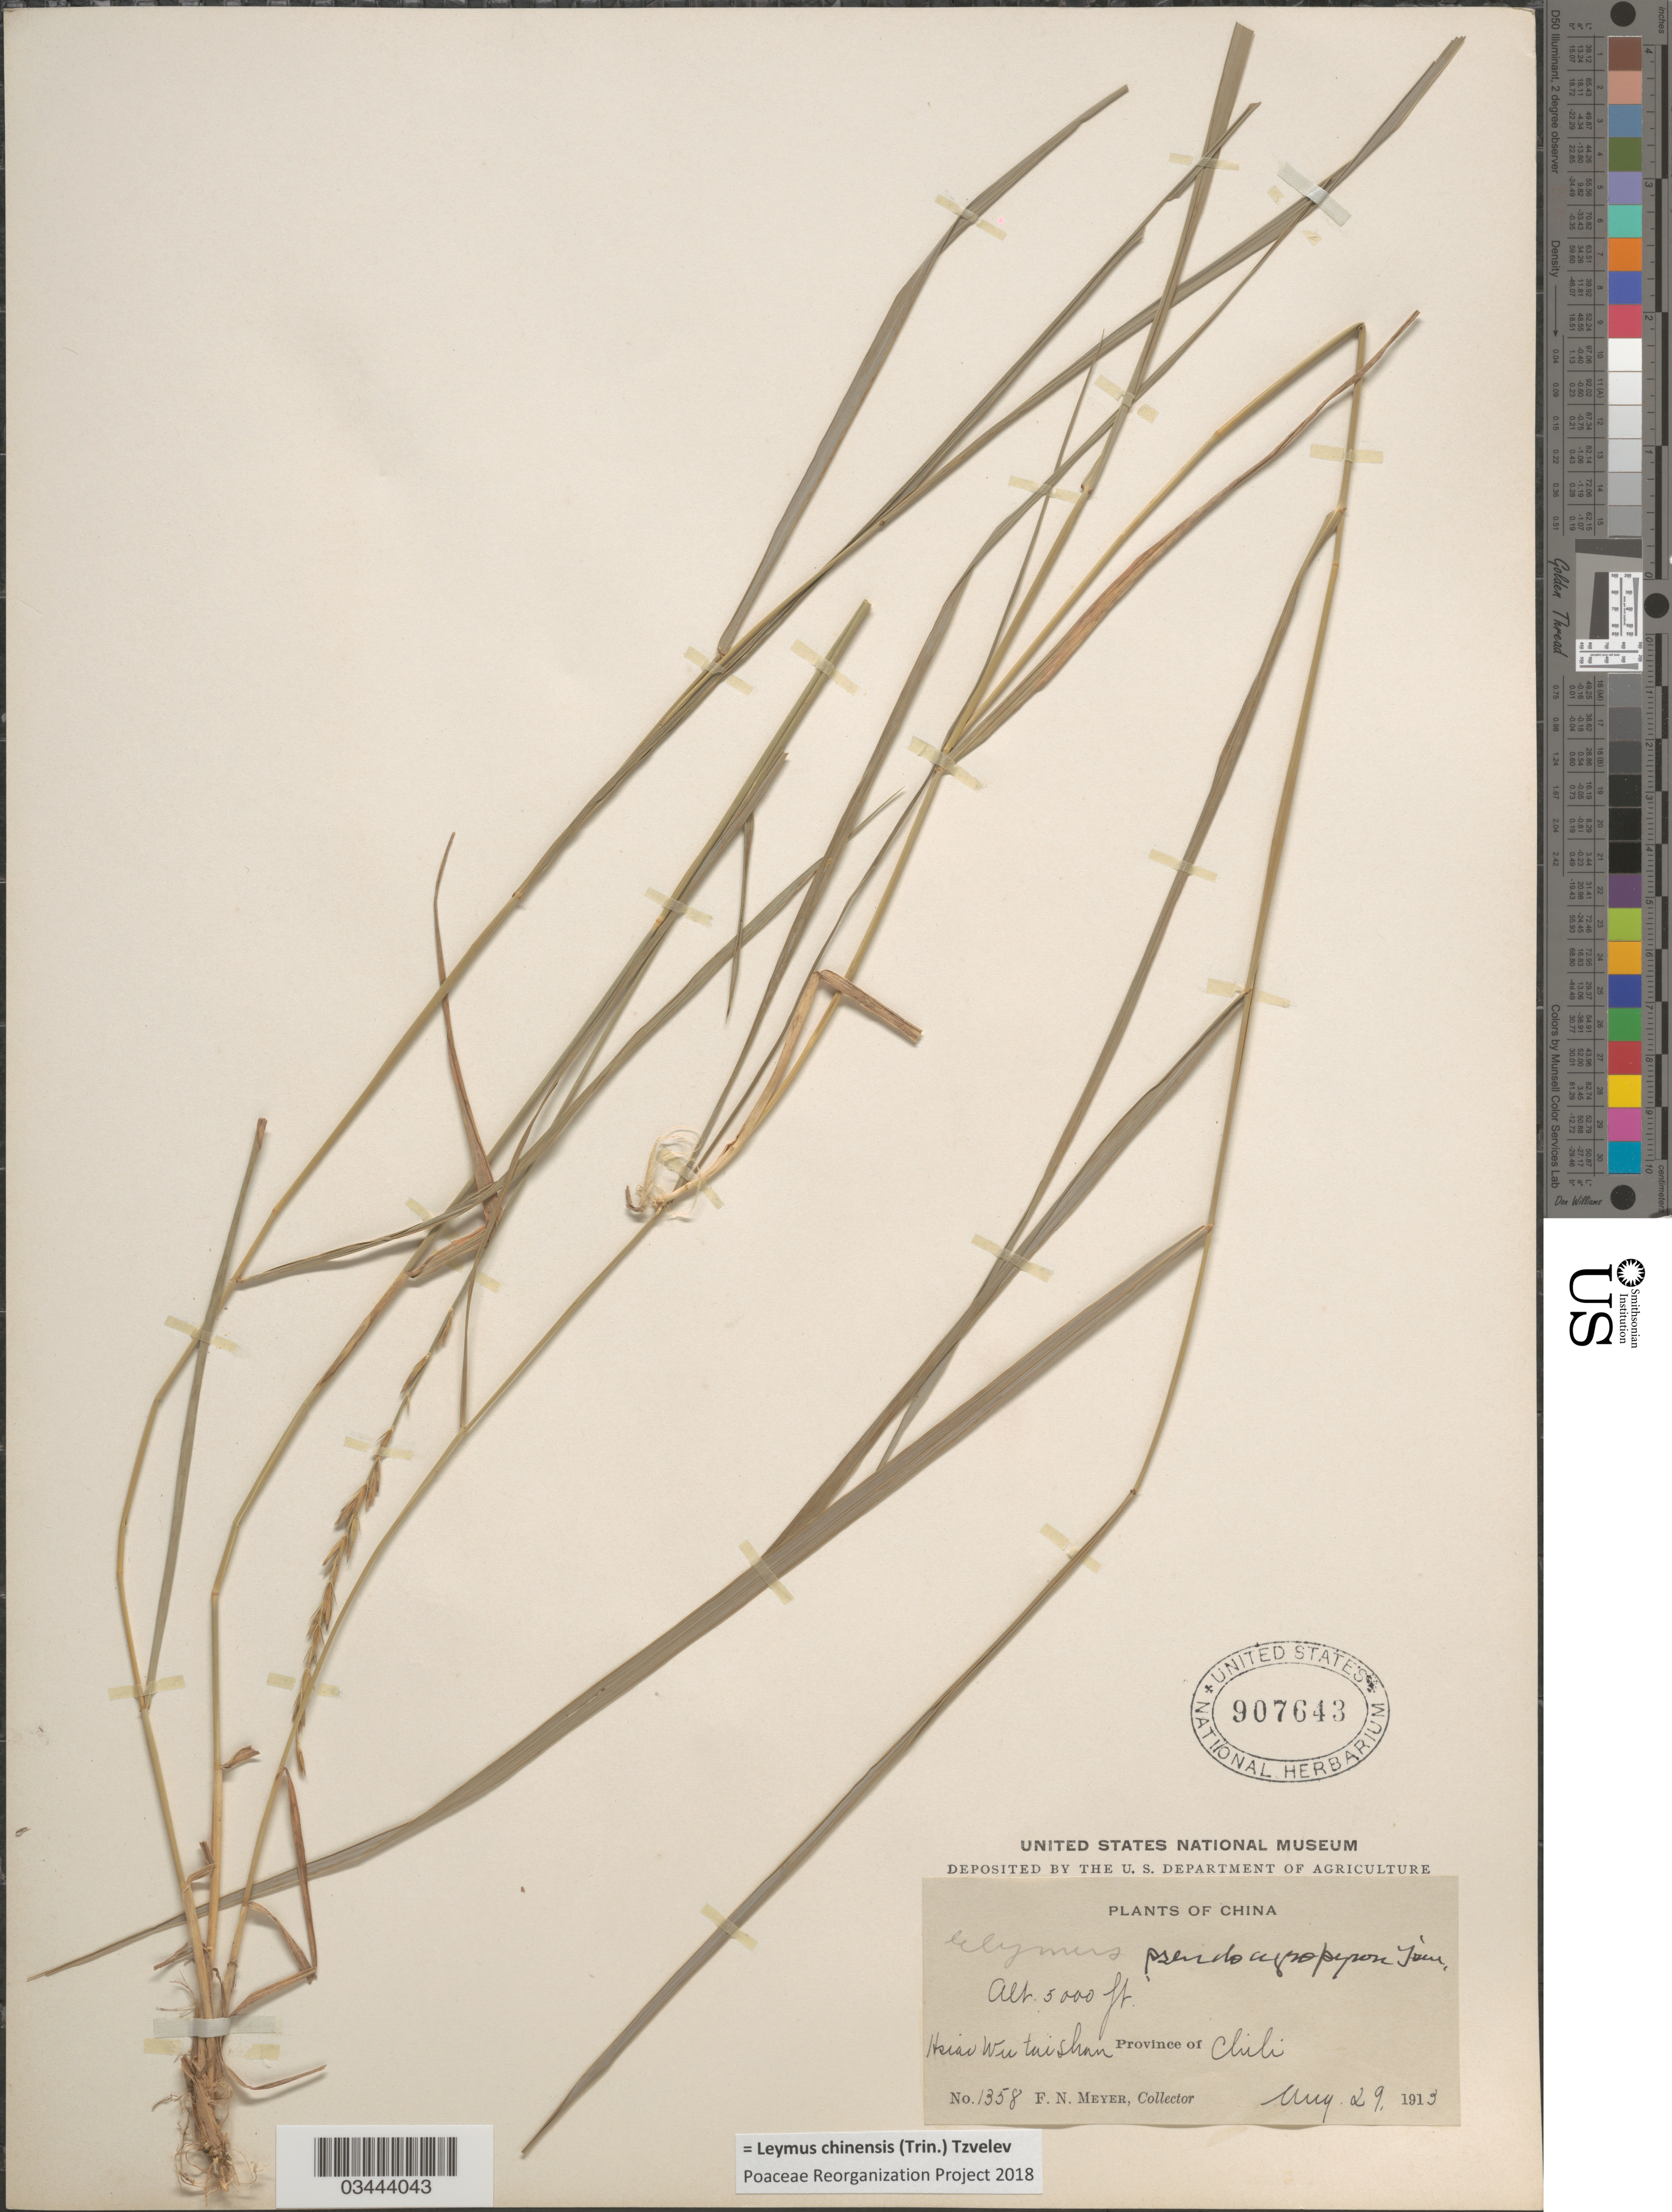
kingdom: Plantae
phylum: Tracheophyta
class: Liliopsida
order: Poales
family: Poaceae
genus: Leymus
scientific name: Leymus chinensis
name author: (Trin.) Tzvelev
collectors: F. N. Meyer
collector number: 1358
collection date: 1913-08-29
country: China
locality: Hsiao Wu tai Shan. Province of Chili.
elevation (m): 1524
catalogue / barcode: US 907643